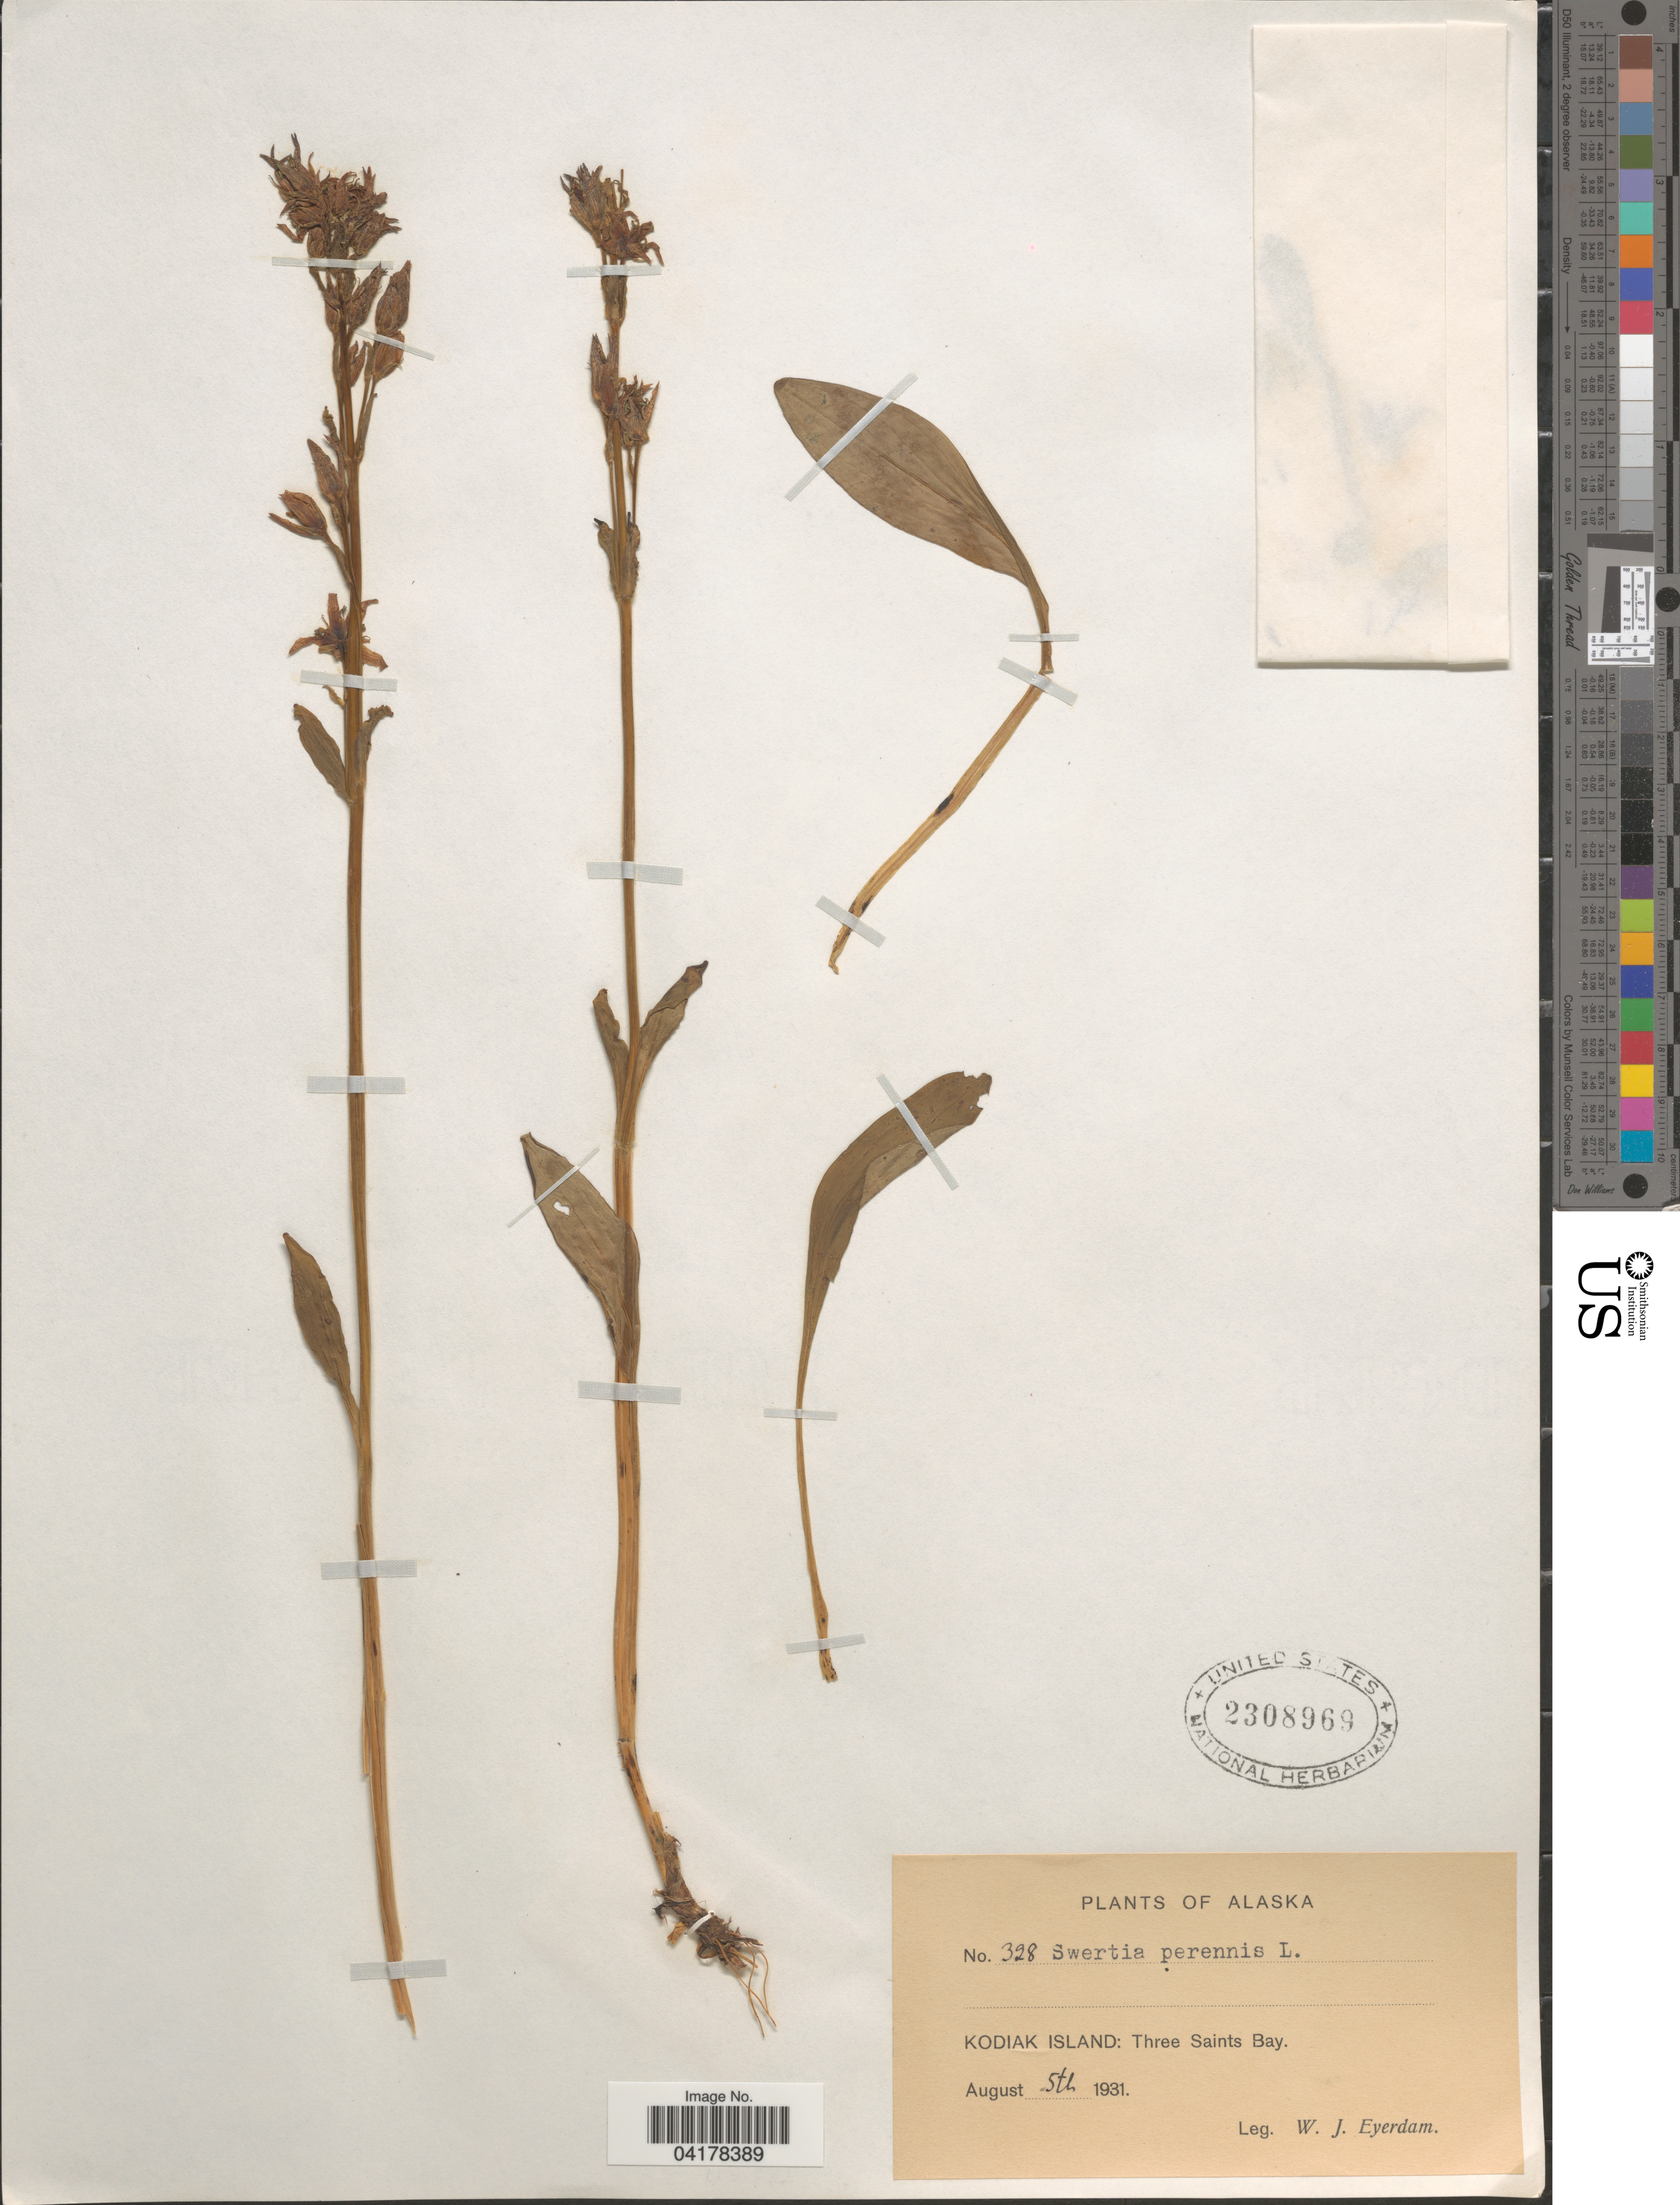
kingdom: Plantae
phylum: Tracheophyta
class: Magnoliopsida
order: Gentianales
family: Gentianaceae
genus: Swertia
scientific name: Swertia perennis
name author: L.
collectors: W. J. Eyerdam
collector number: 328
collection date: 1931-08-05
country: United States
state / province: Alaska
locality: Kodiak Island: Three Saints Bay.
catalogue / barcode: US 2308969